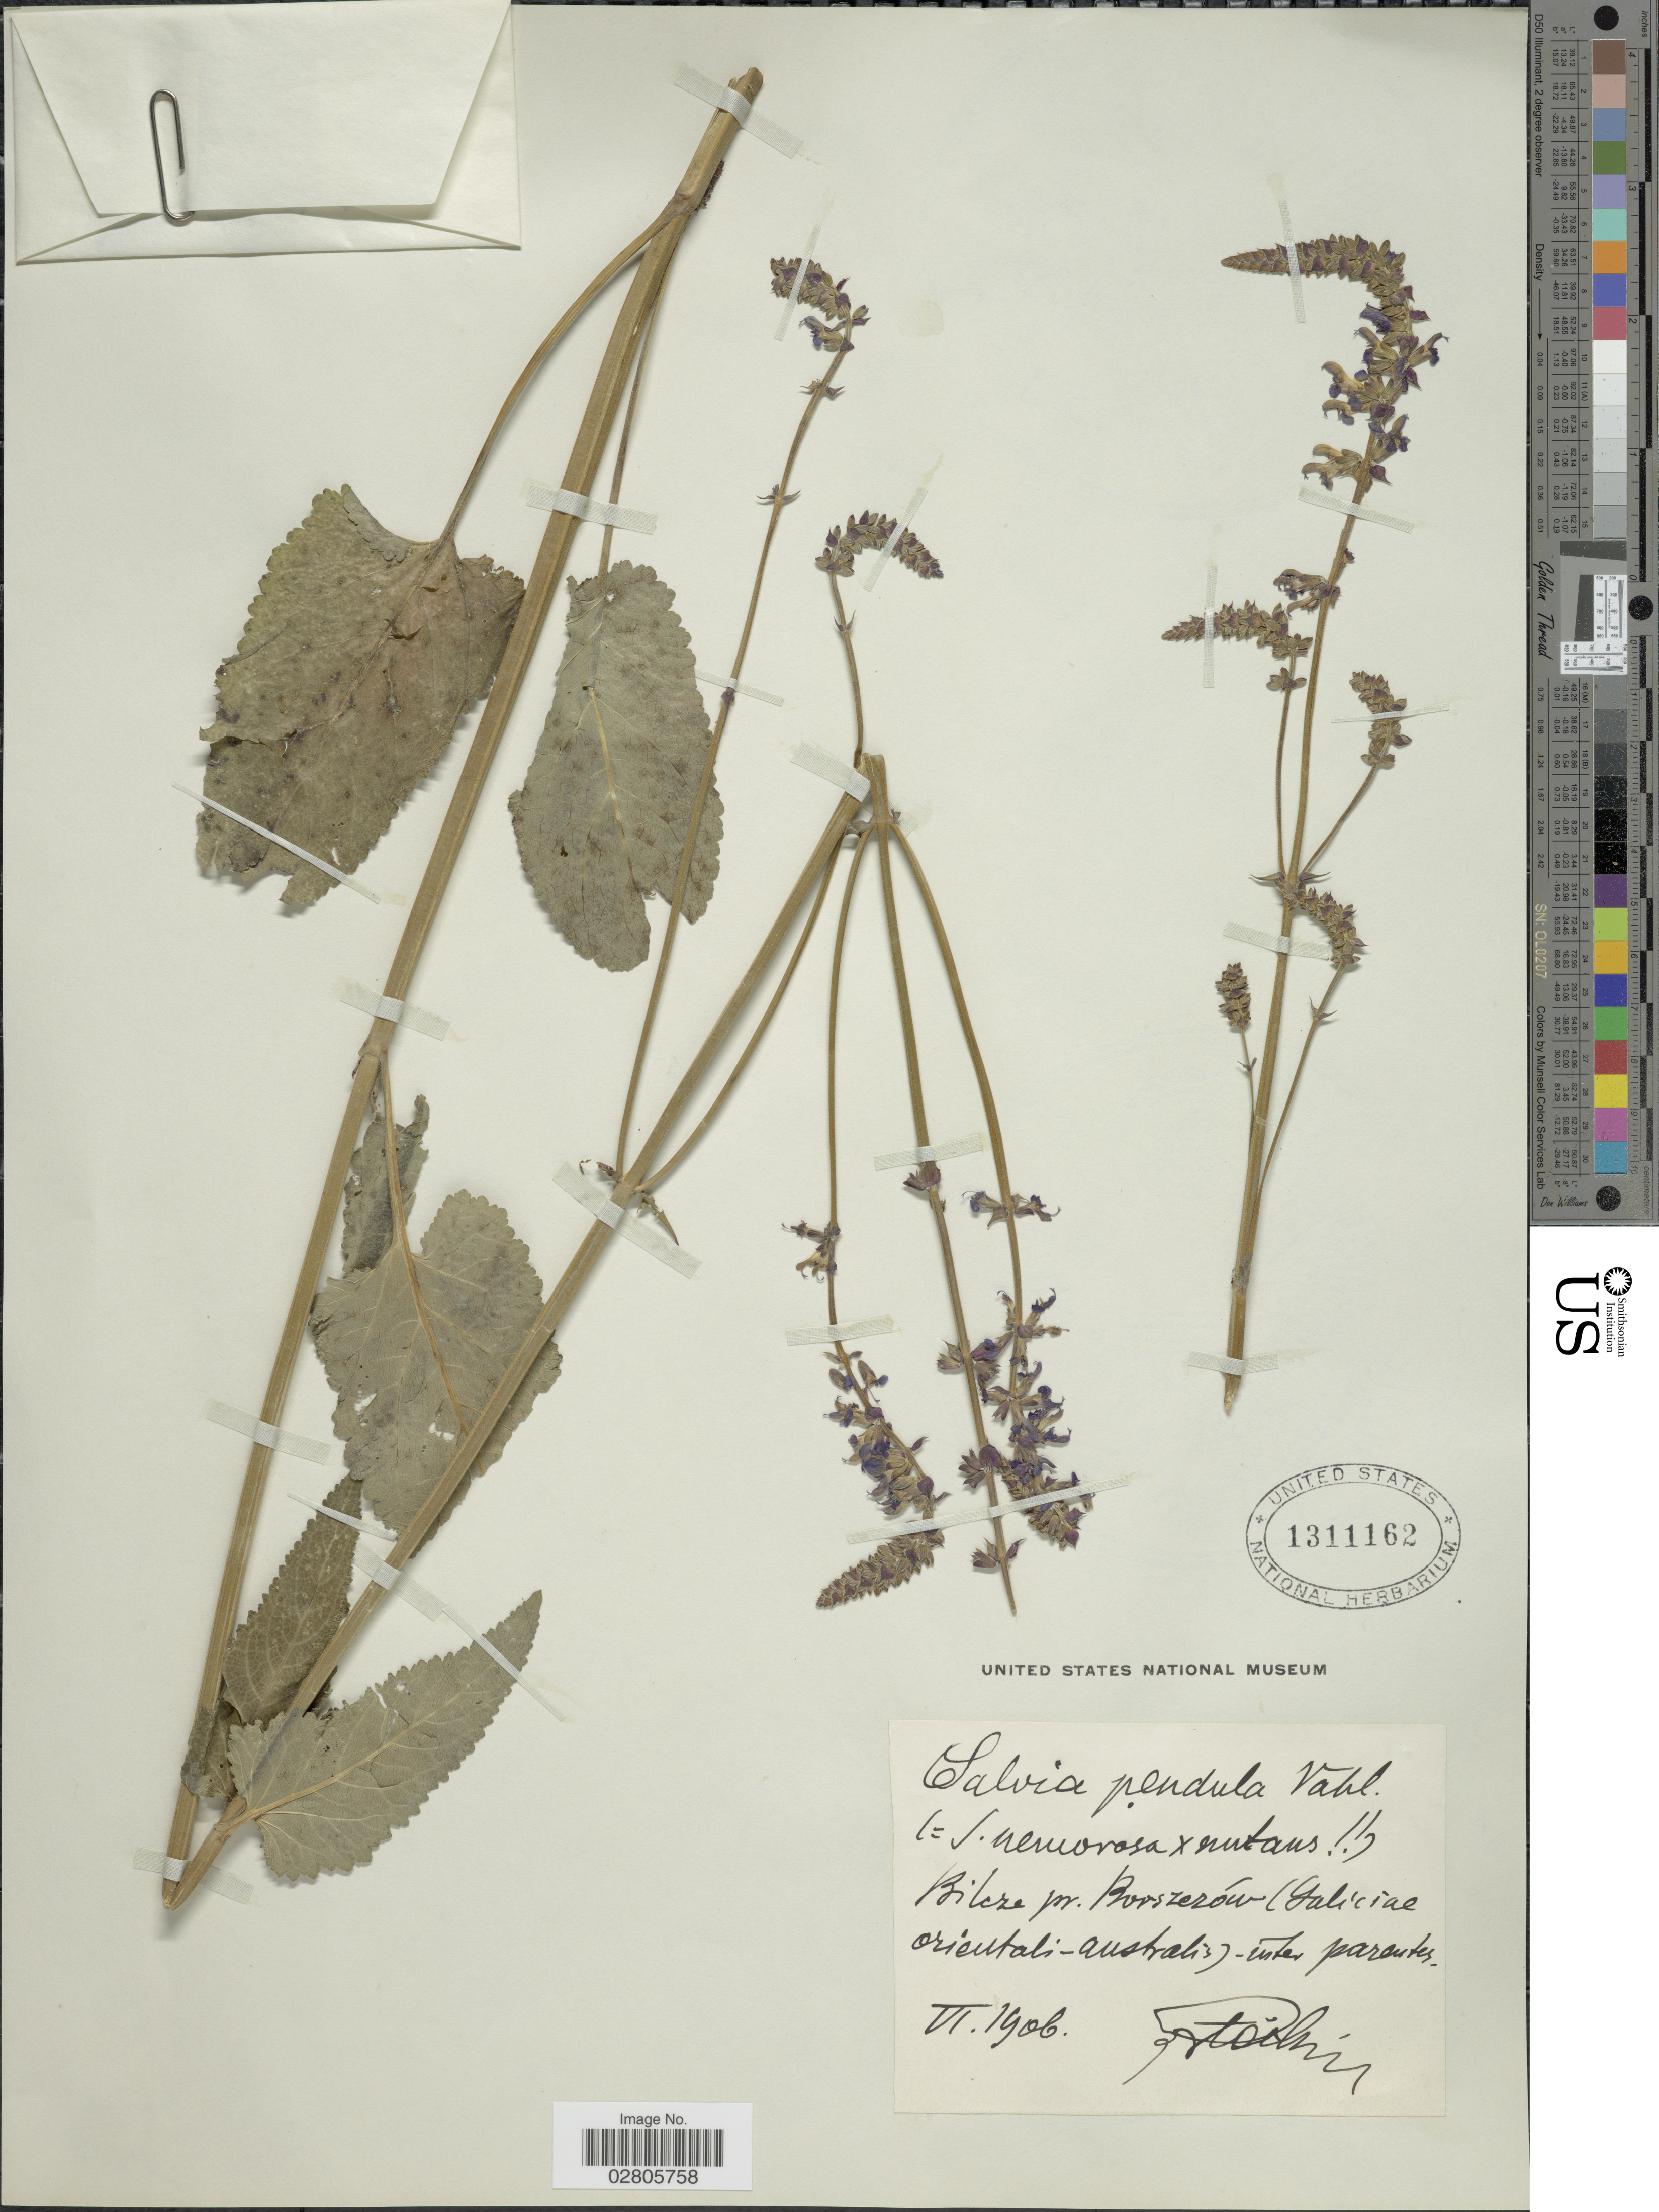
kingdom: Plantae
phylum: Tracheophyta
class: Magnoliopsida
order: Lamiales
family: Lamiaceae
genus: Salvia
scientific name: Salvia pendula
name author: Sessé & Moc.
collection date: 1906-06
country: Ukraine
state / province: L'viv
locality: Bilcze pr. Baczków (Galiciae orientalis-australis)- inter parauter.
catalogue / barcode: US 1311162